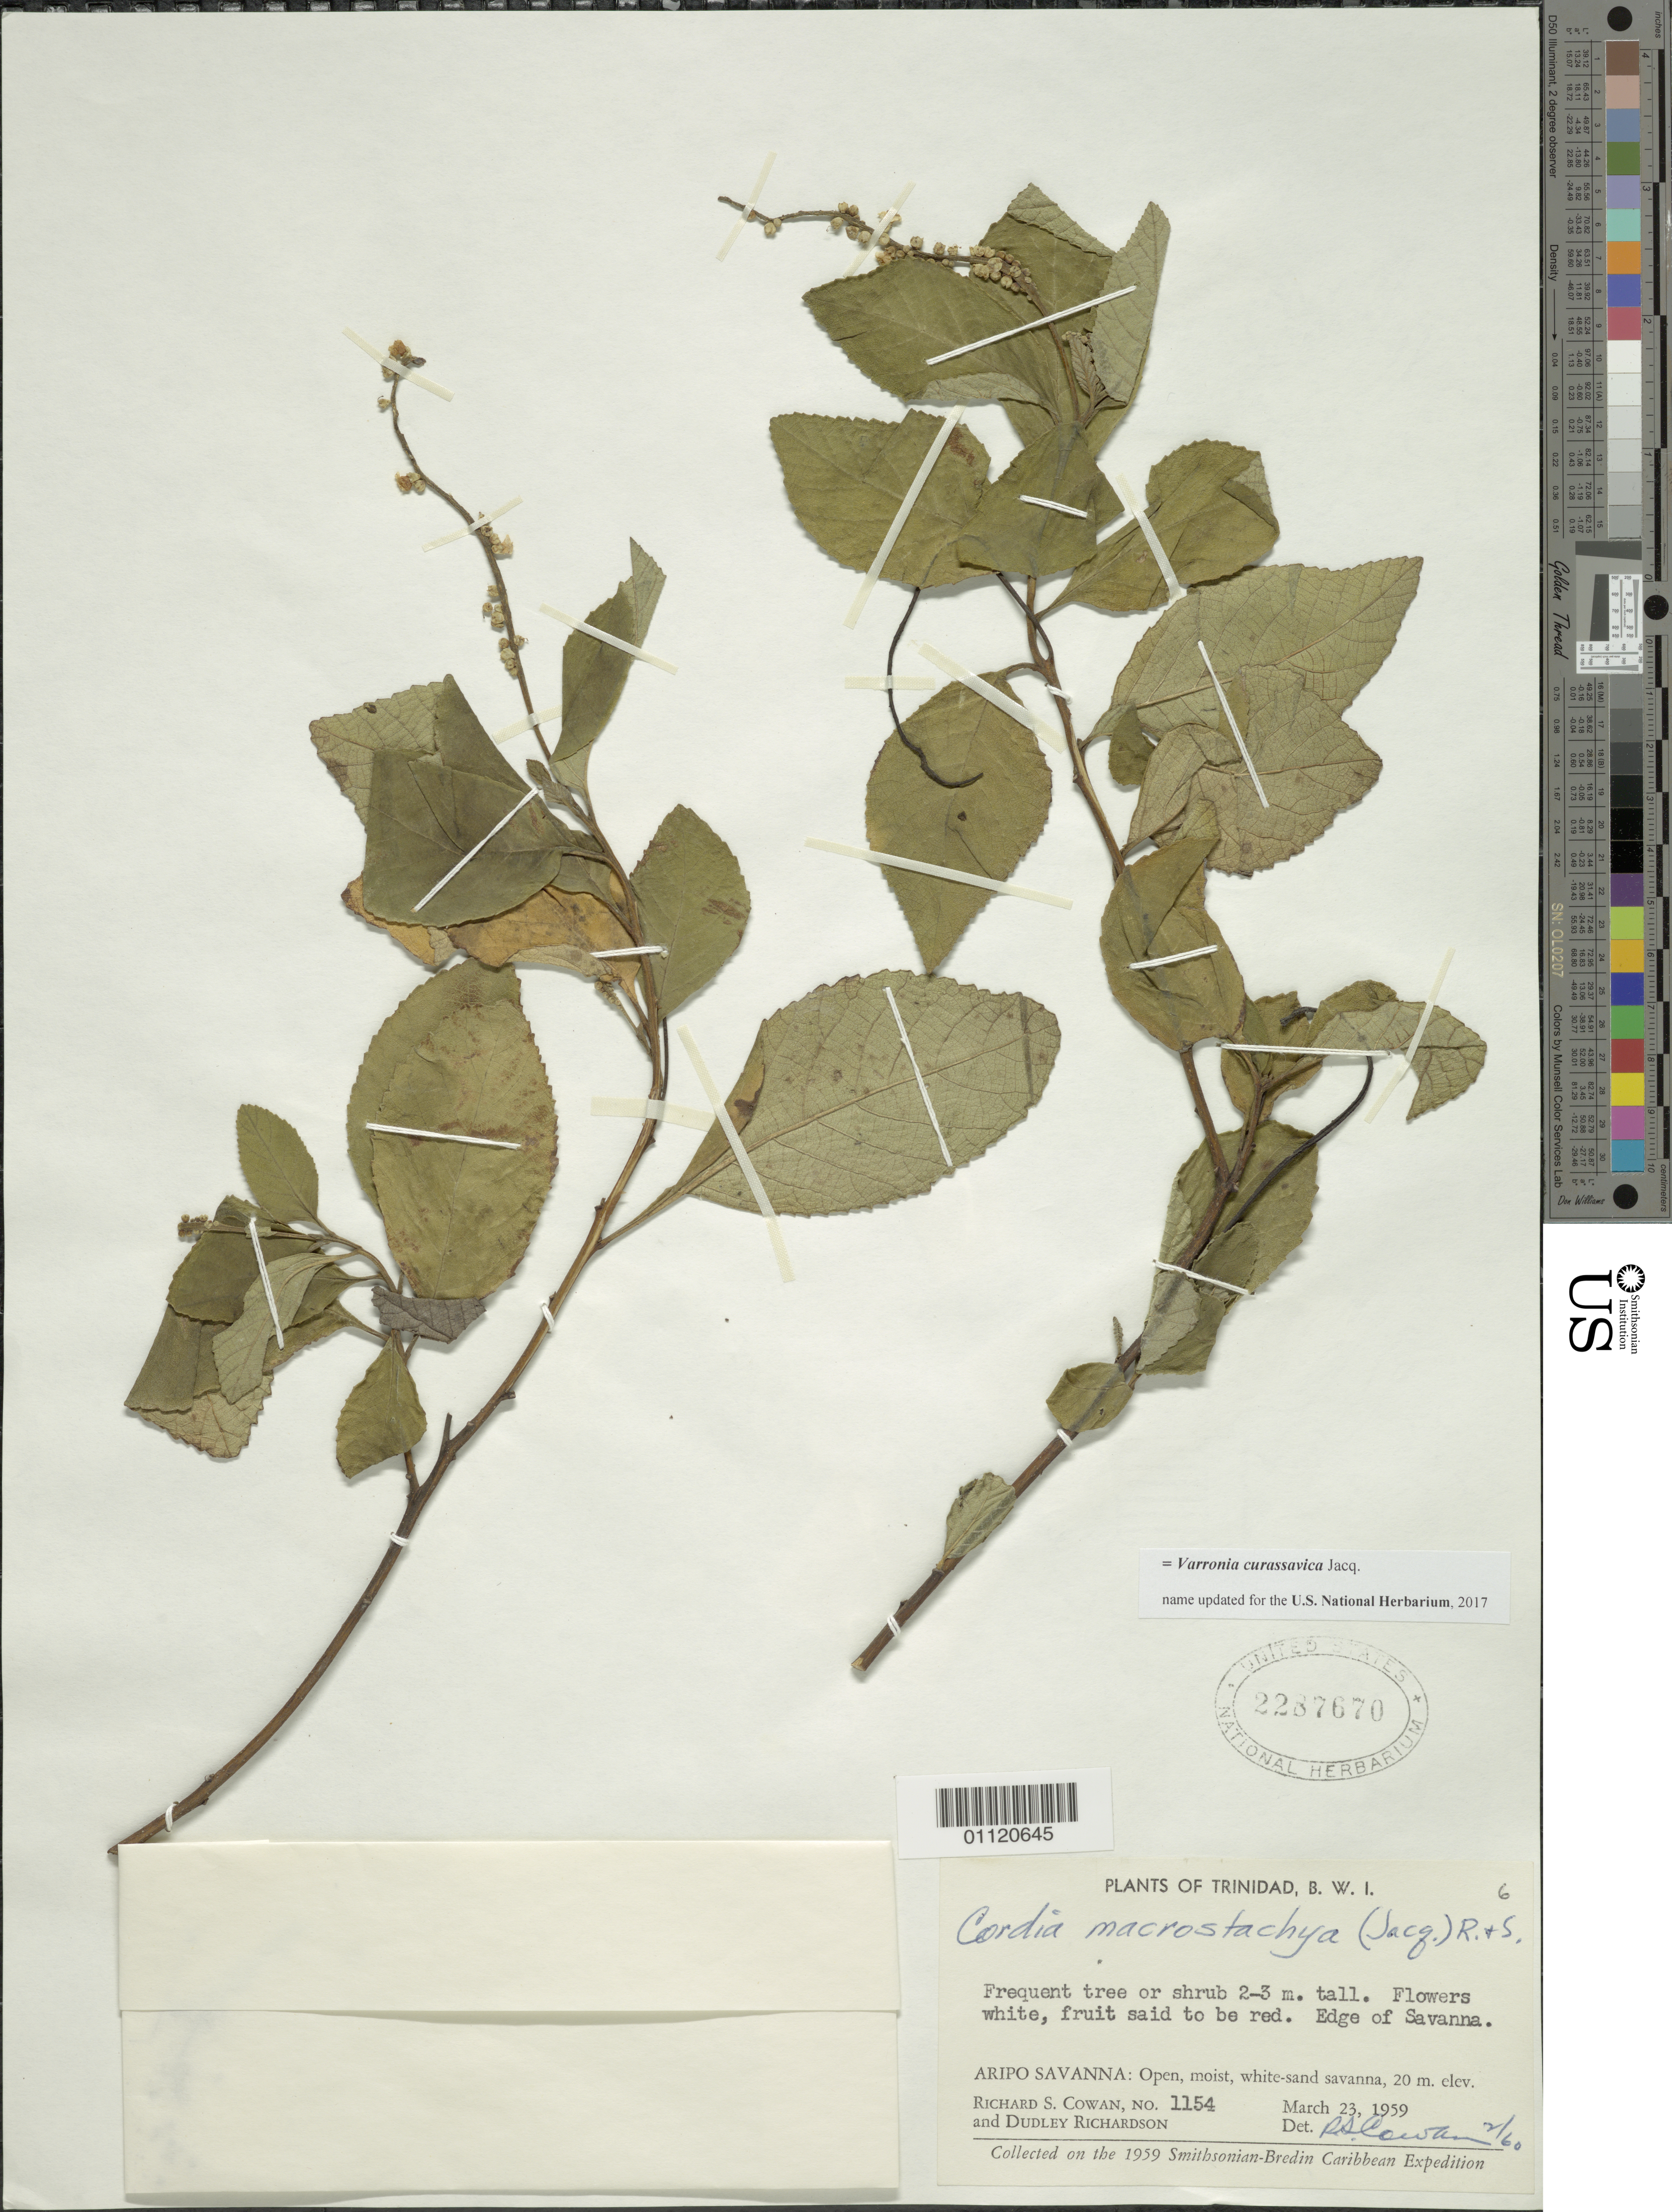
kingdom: Plantae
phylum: Tracheophyta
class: Magnoliopsida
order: Boraginales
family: Cordiaceae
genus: Varronia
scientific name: Varronia curassavica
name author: Jacq.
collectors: R. S. Cowan & D. Richardson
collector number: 1154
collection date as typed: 23 Mar 1959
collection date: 1959-03-23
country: Trinidad and Tobago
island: Trinidad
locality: Aripo Savanna: Open, moist, white-sand savanna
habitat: edge of savanna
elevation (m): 20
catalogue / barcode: US 2287670